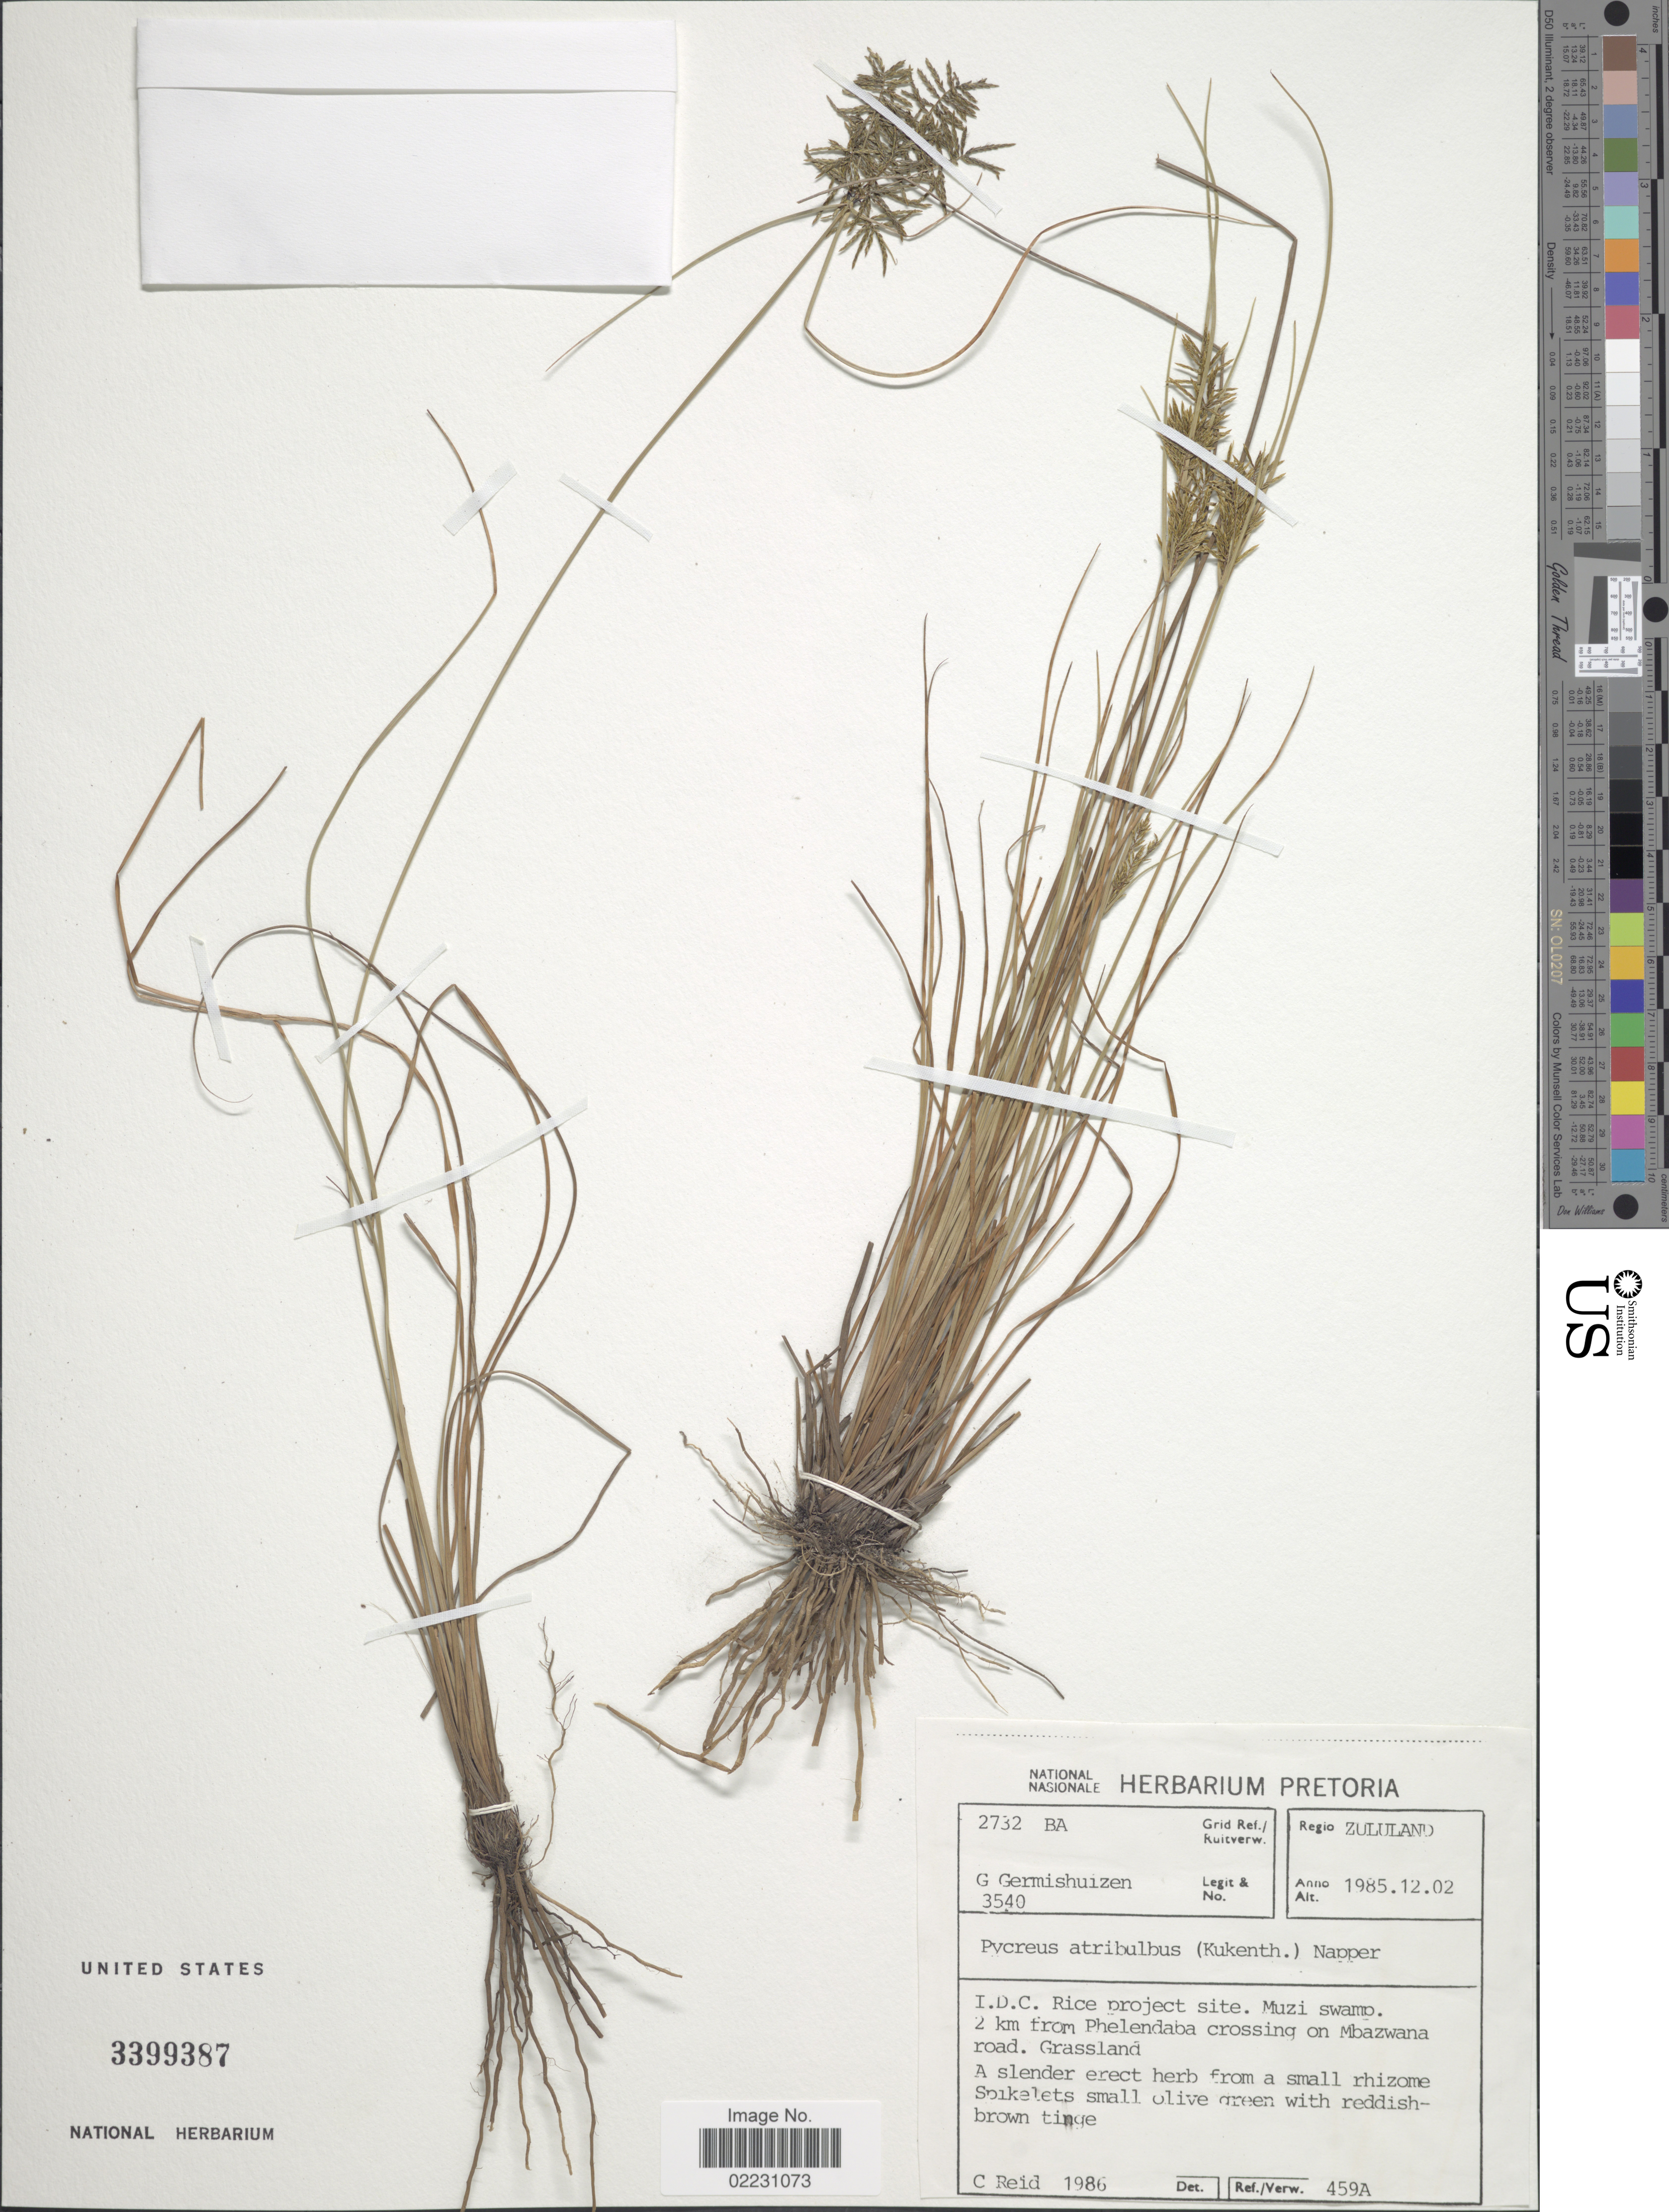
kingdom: Plantae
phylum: Tracheophyta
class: Liliopsida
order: Poales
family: Cyperaceae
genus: Cyperus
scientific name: Cyperus atribulbus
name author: Kük.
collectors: G. Germishuizen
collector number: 3540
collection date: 1985-12-02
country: South Africa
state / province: KwaZulu-Natal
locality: Regio Zululand, I.D.C. Rice project site. Muzi swamp 2 km from Phelendaba crossing on Mbazwana road, Grassland.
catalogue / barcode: US 3399387